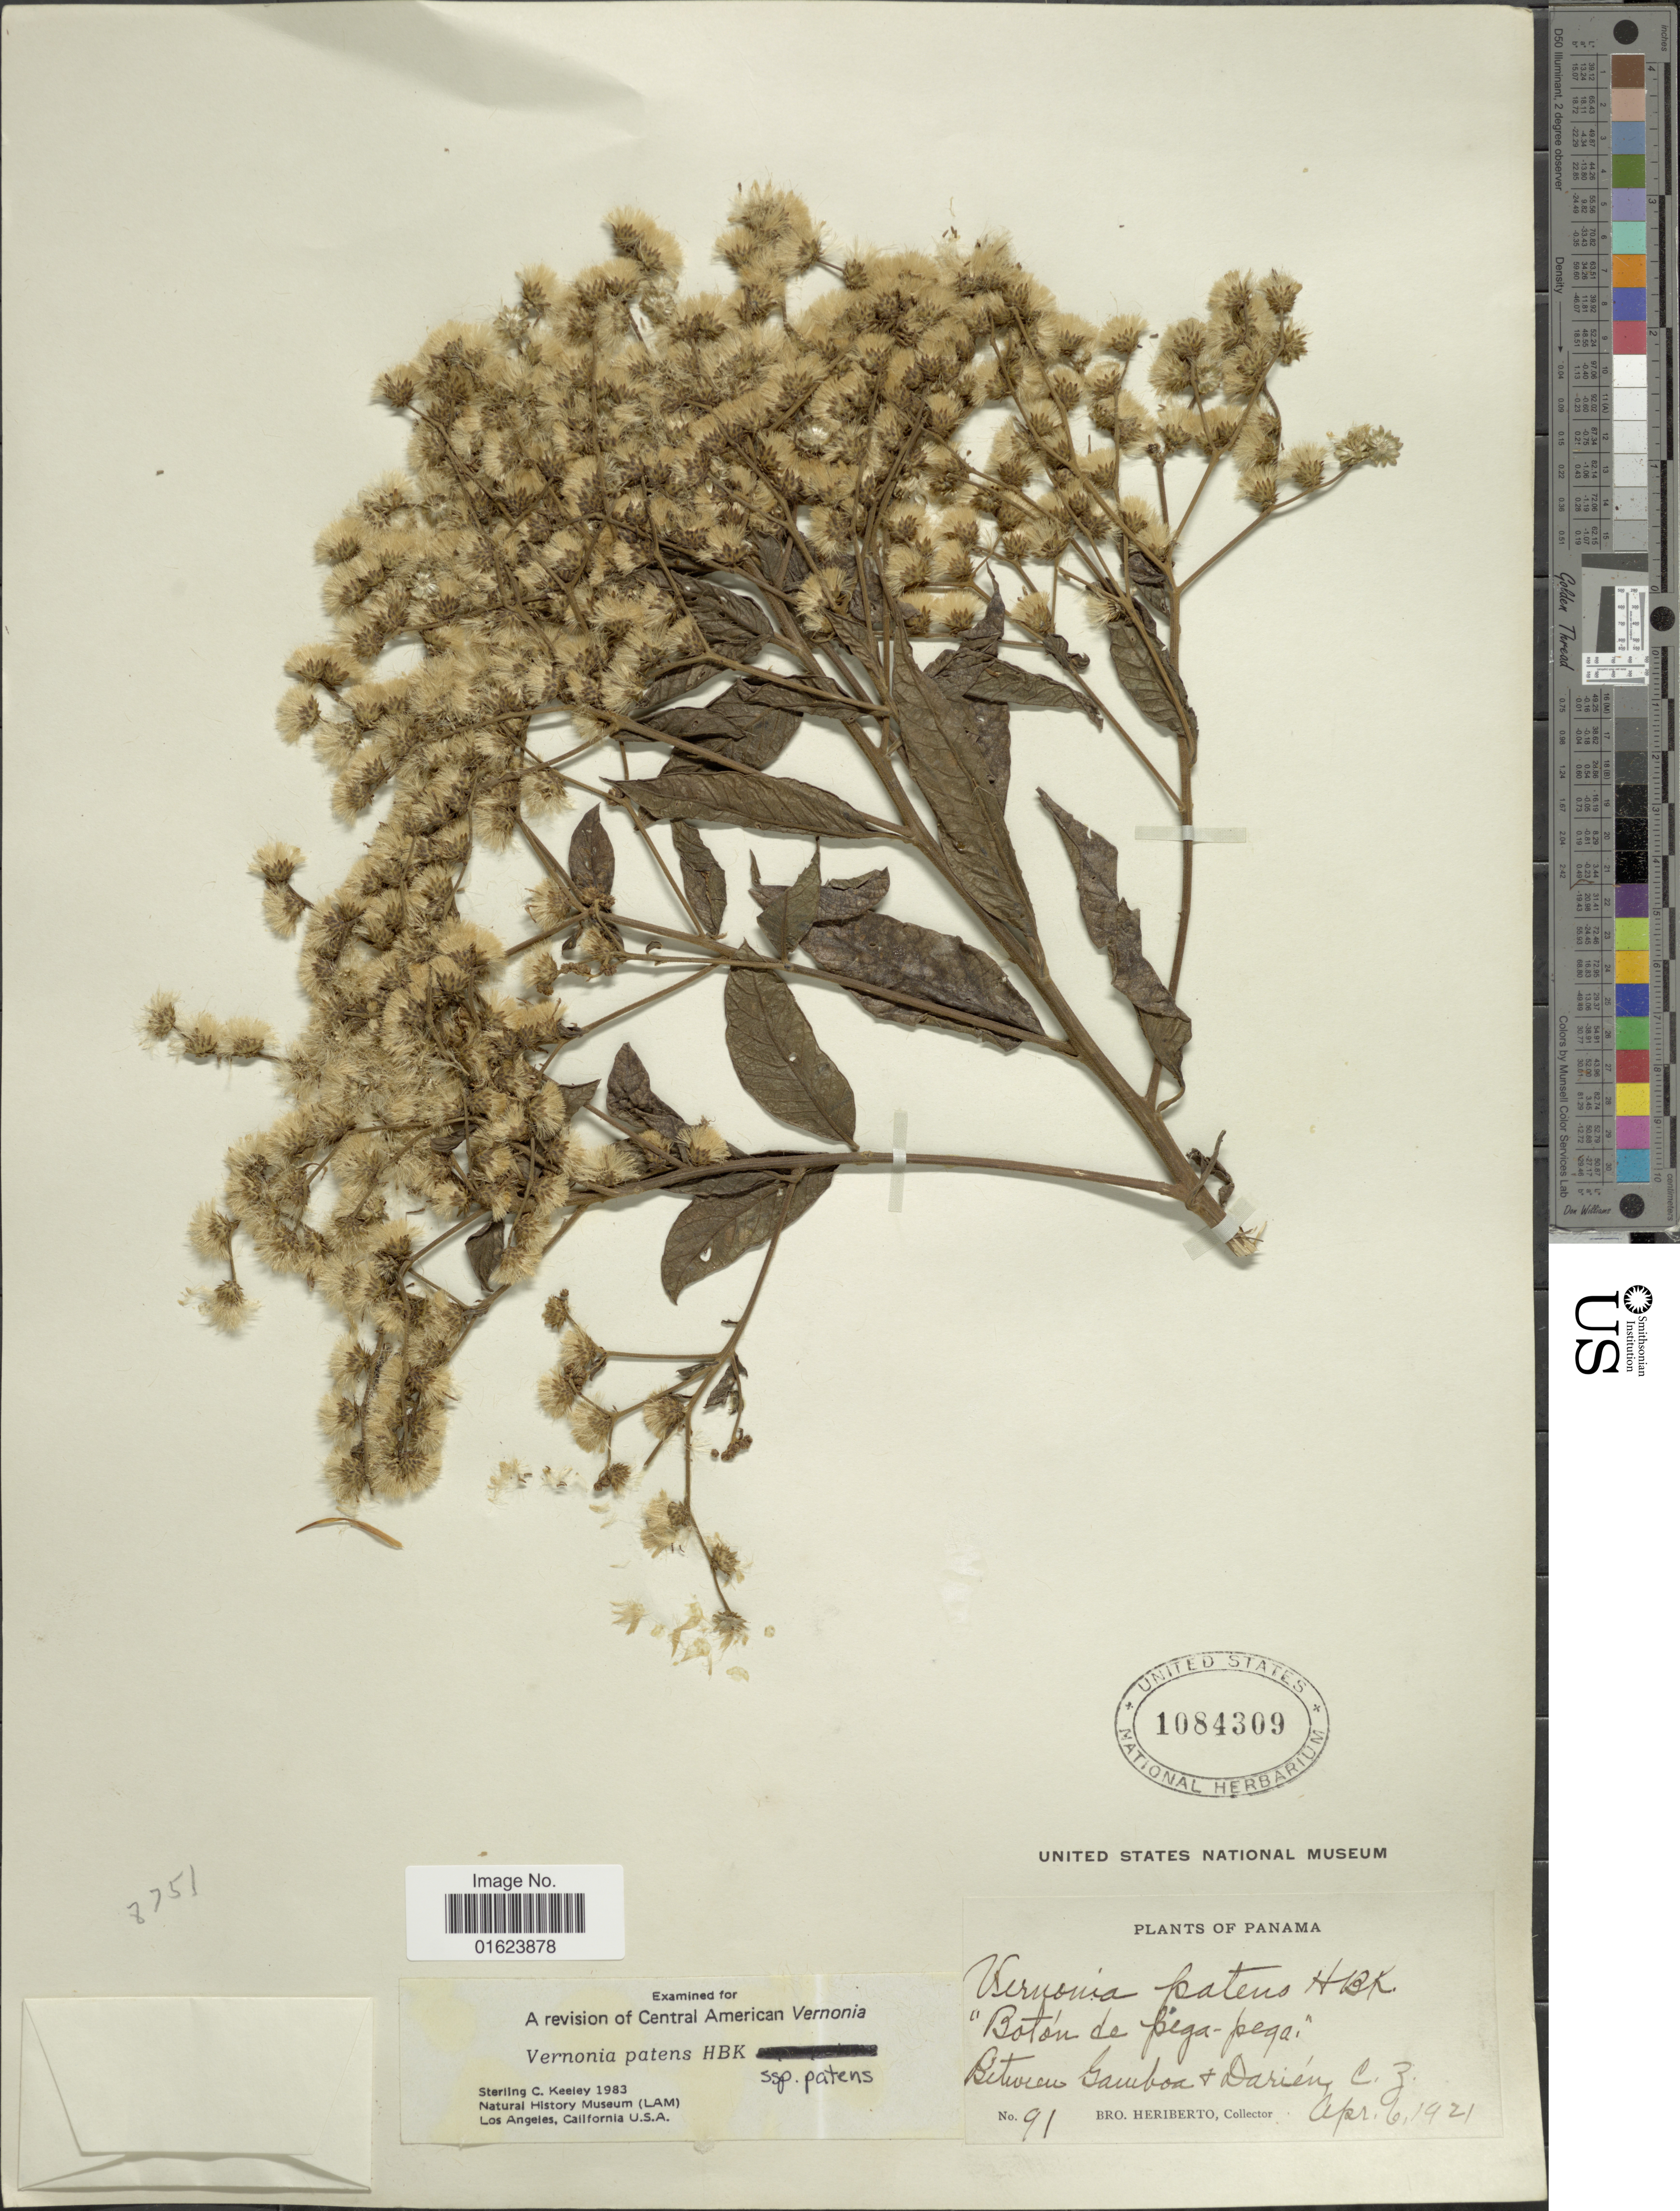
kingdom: Plantae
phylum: Tracheophyta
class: Magnoliopsida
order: Asterales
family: Asteraceae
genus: Vernonanthura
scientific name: Vernonanthura patens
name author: (Kunth) H. Rob.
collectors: B. Heriberto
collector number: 91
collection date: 1921-04-06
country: Panama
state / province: Colón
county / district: Canal Zone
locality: Between Gamboa & Darien, C.Z.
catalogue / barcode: US 1084309